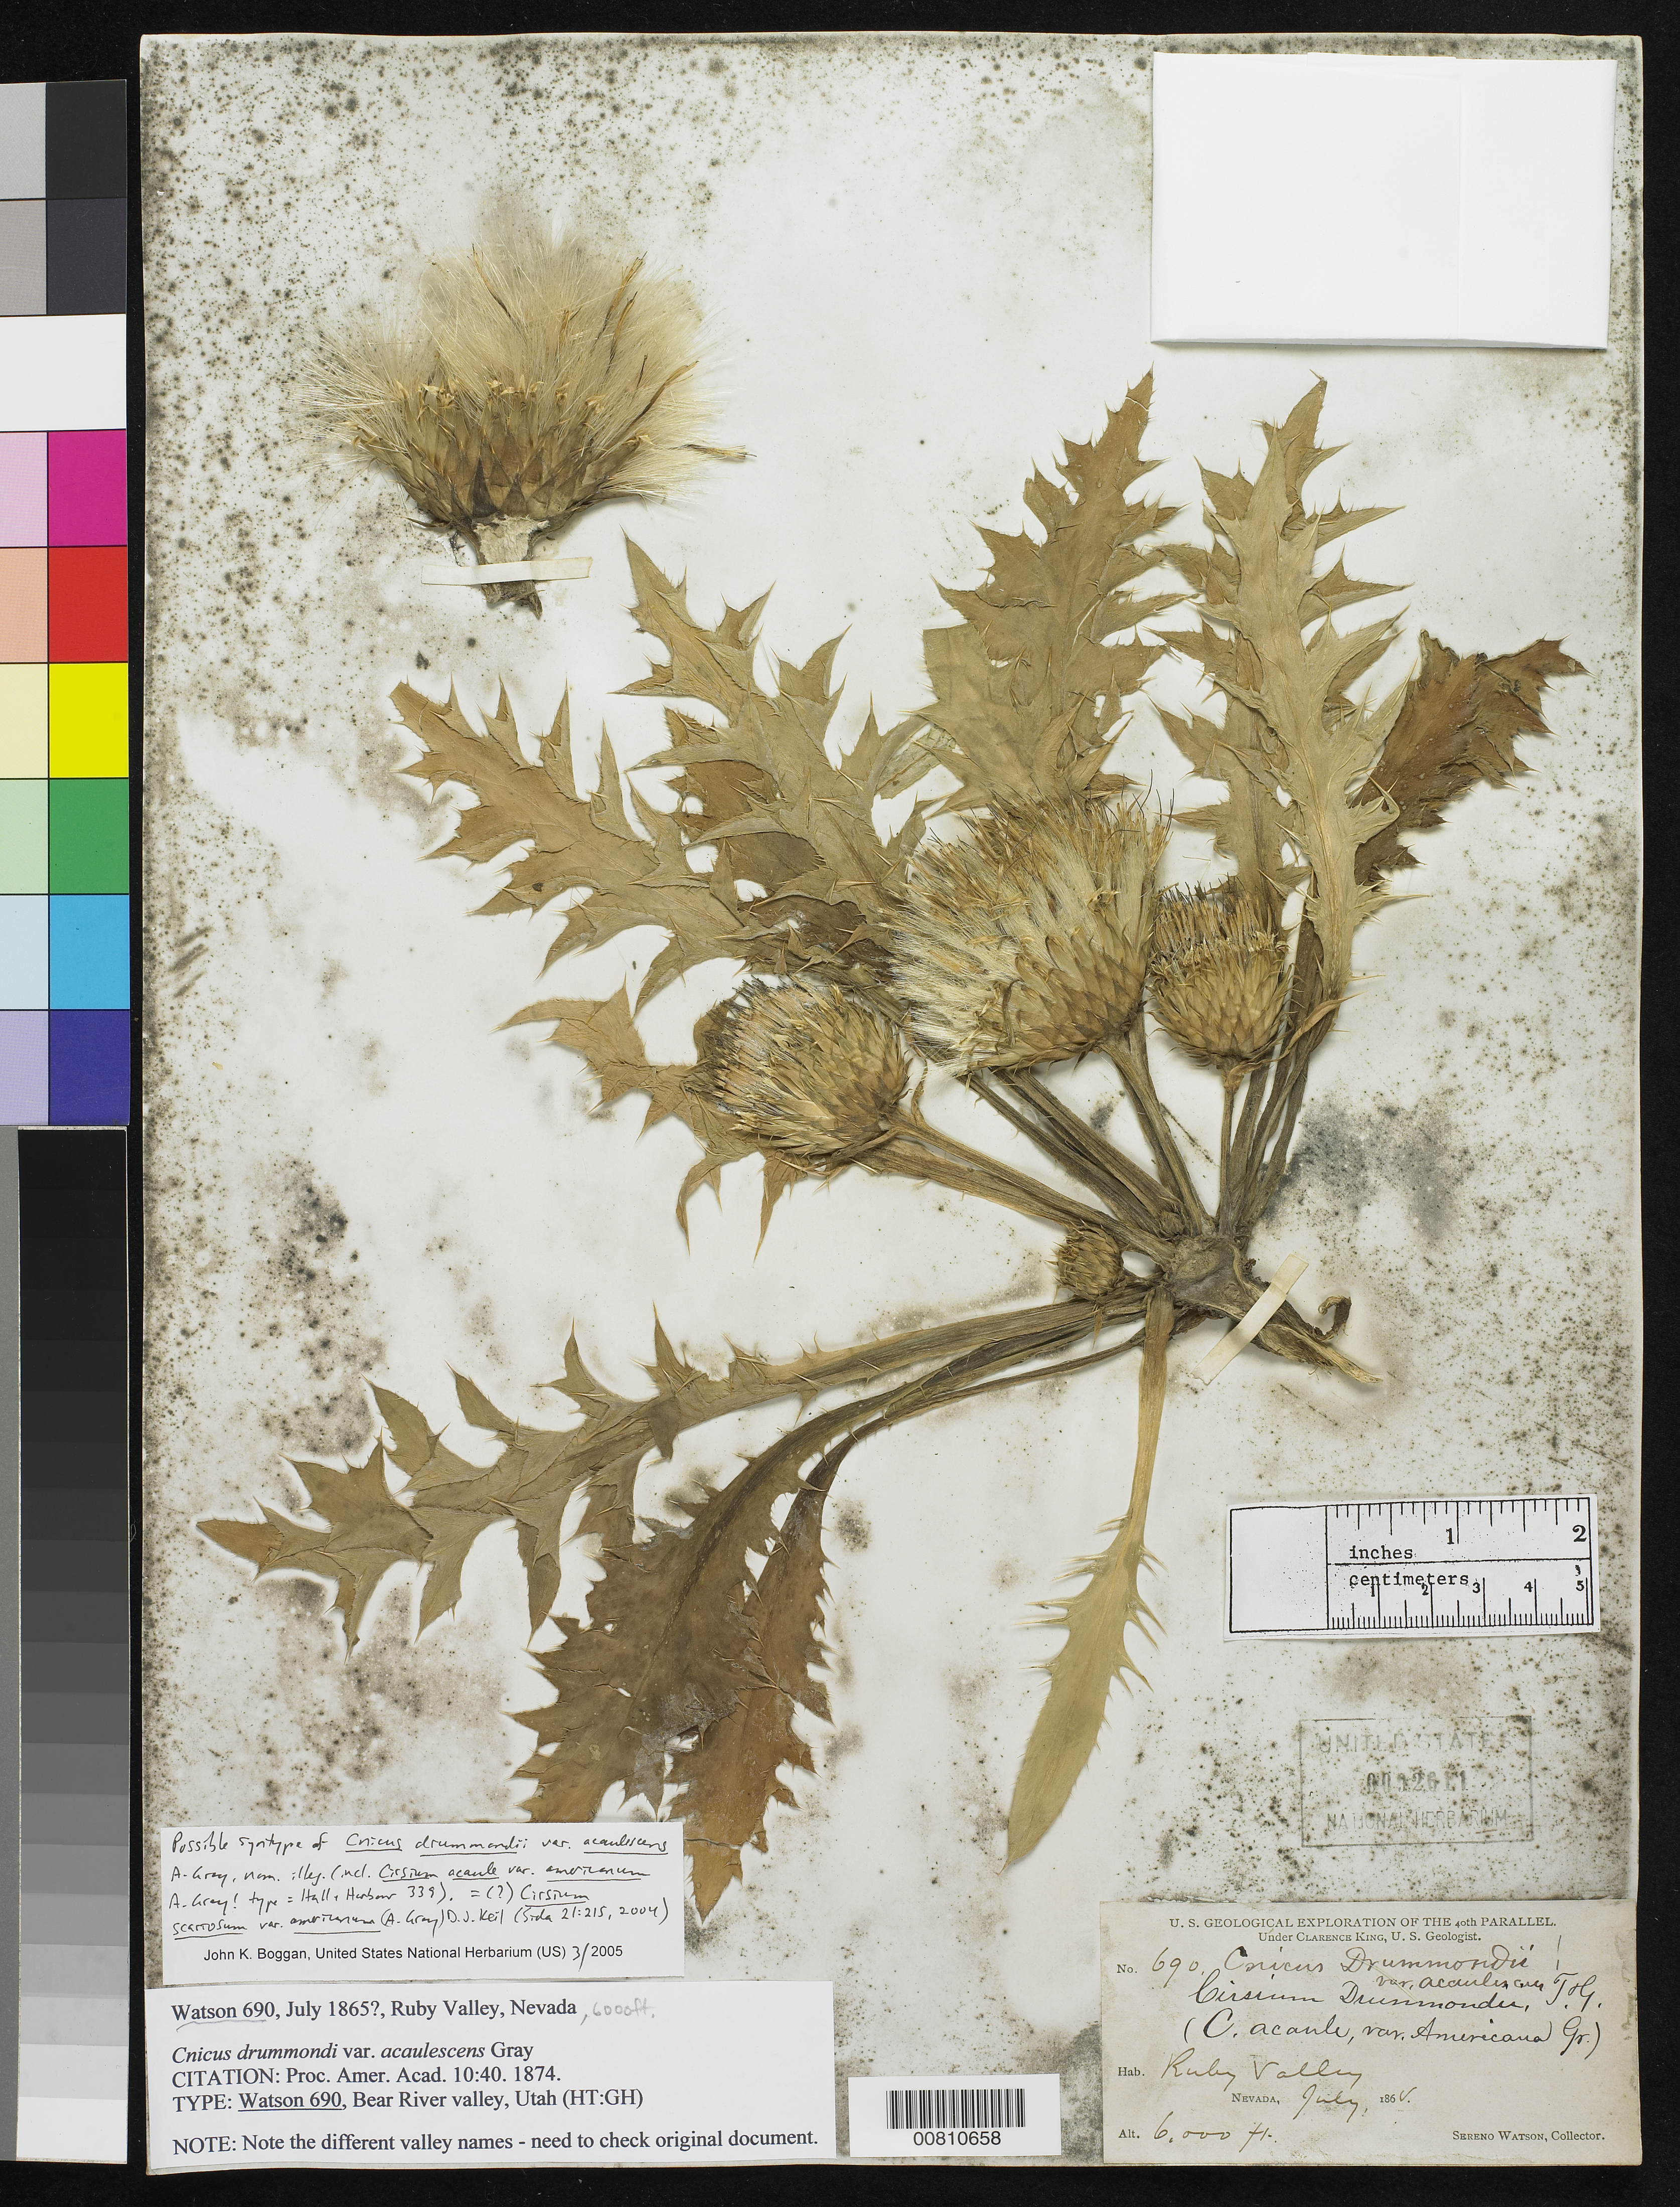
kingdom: Plantae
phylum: Tracheophyta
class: Magnoliopsida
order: Asterales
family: Asteraceae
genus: Cnicus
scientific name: Cnicus drummondii var. acaulescens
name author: A. Gray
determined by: Boggan, J. K., (US), NMNH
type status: Possible Syntype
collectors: S. Watson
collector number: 690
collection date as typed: Jul 186-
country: United States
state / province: Nevada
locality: Ruby Valley.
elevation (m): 1829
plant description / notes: Nom. illeg., includes Cirsium acaule var. americanum A. Gray.; U.S. Geological Exploration of the 40th Parallel, Under Clarence King, U.S. Geologist.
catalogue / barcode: US 92611